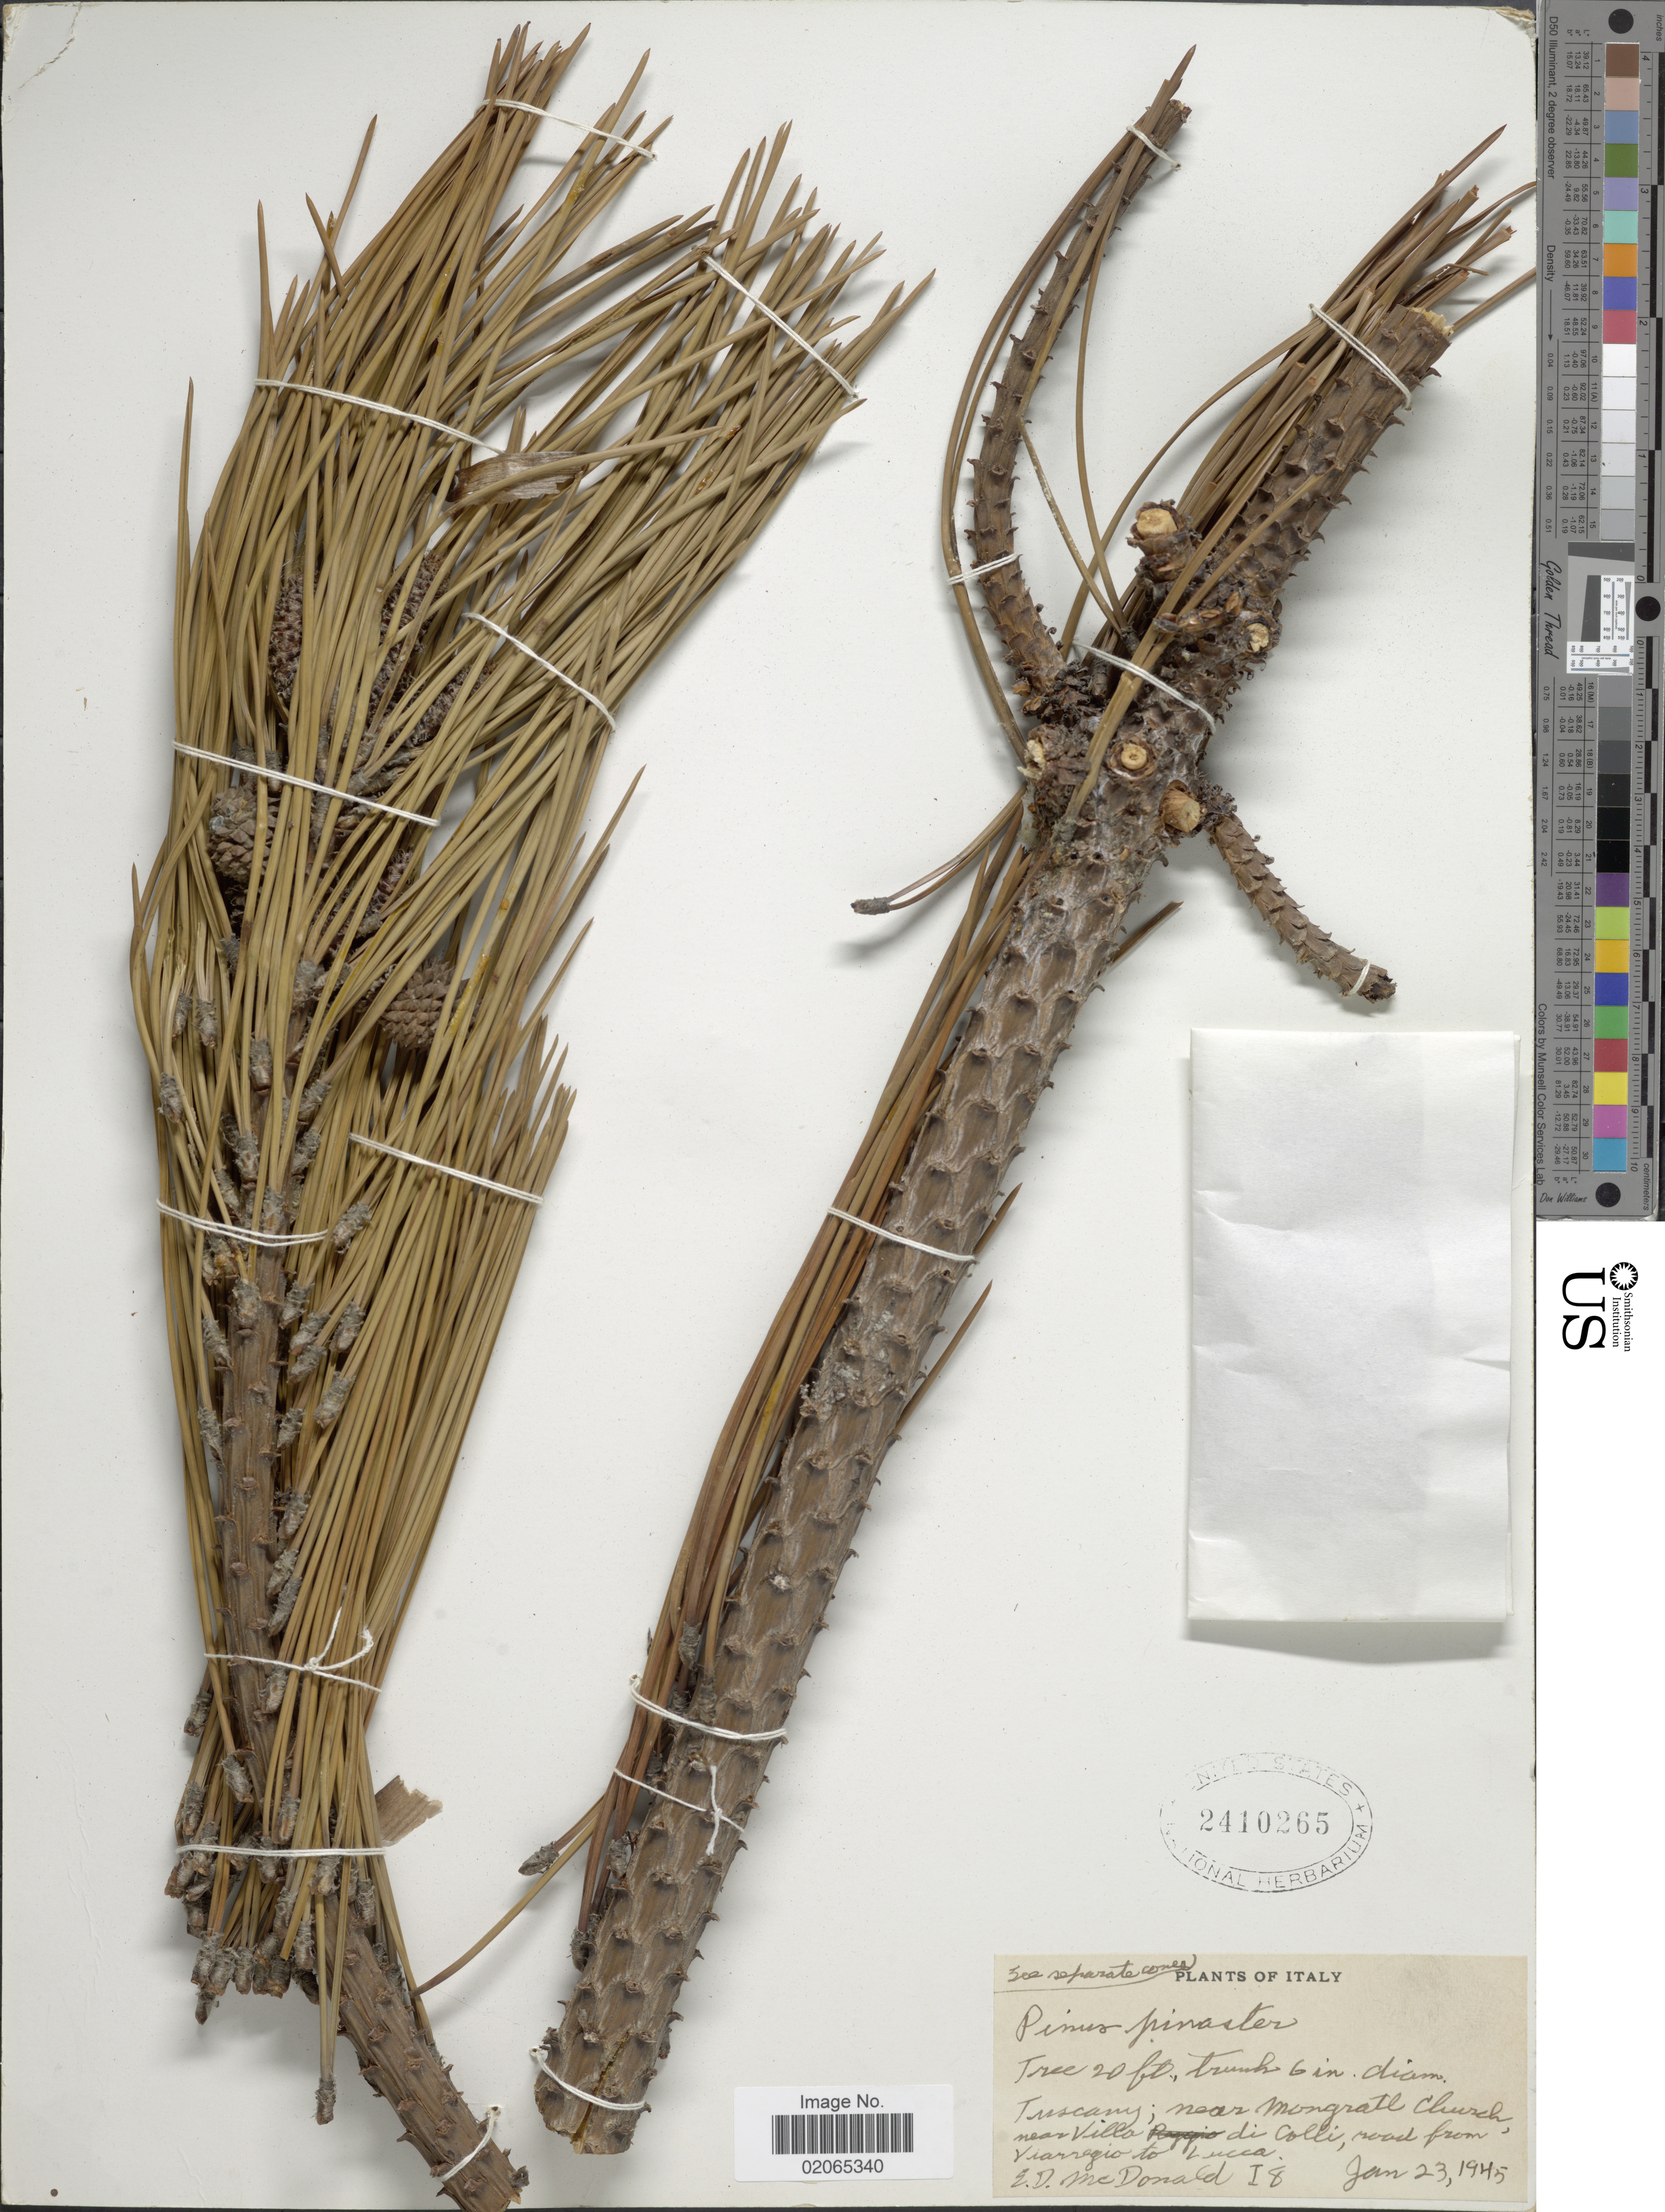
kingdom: Plantae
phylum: Tracheophyta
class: Pinopsida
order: Pinales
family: Pinaceae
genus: Pinus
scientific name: Pinus pinaster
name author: Aiton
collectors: E. D. McDonald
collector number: I8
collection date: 1945-01-23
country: Italy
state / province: Tuscany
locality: Tuscany; near Mongratl Church, near Villa di Colli, road from Viarregio to Lucca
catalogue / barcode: US 2410265